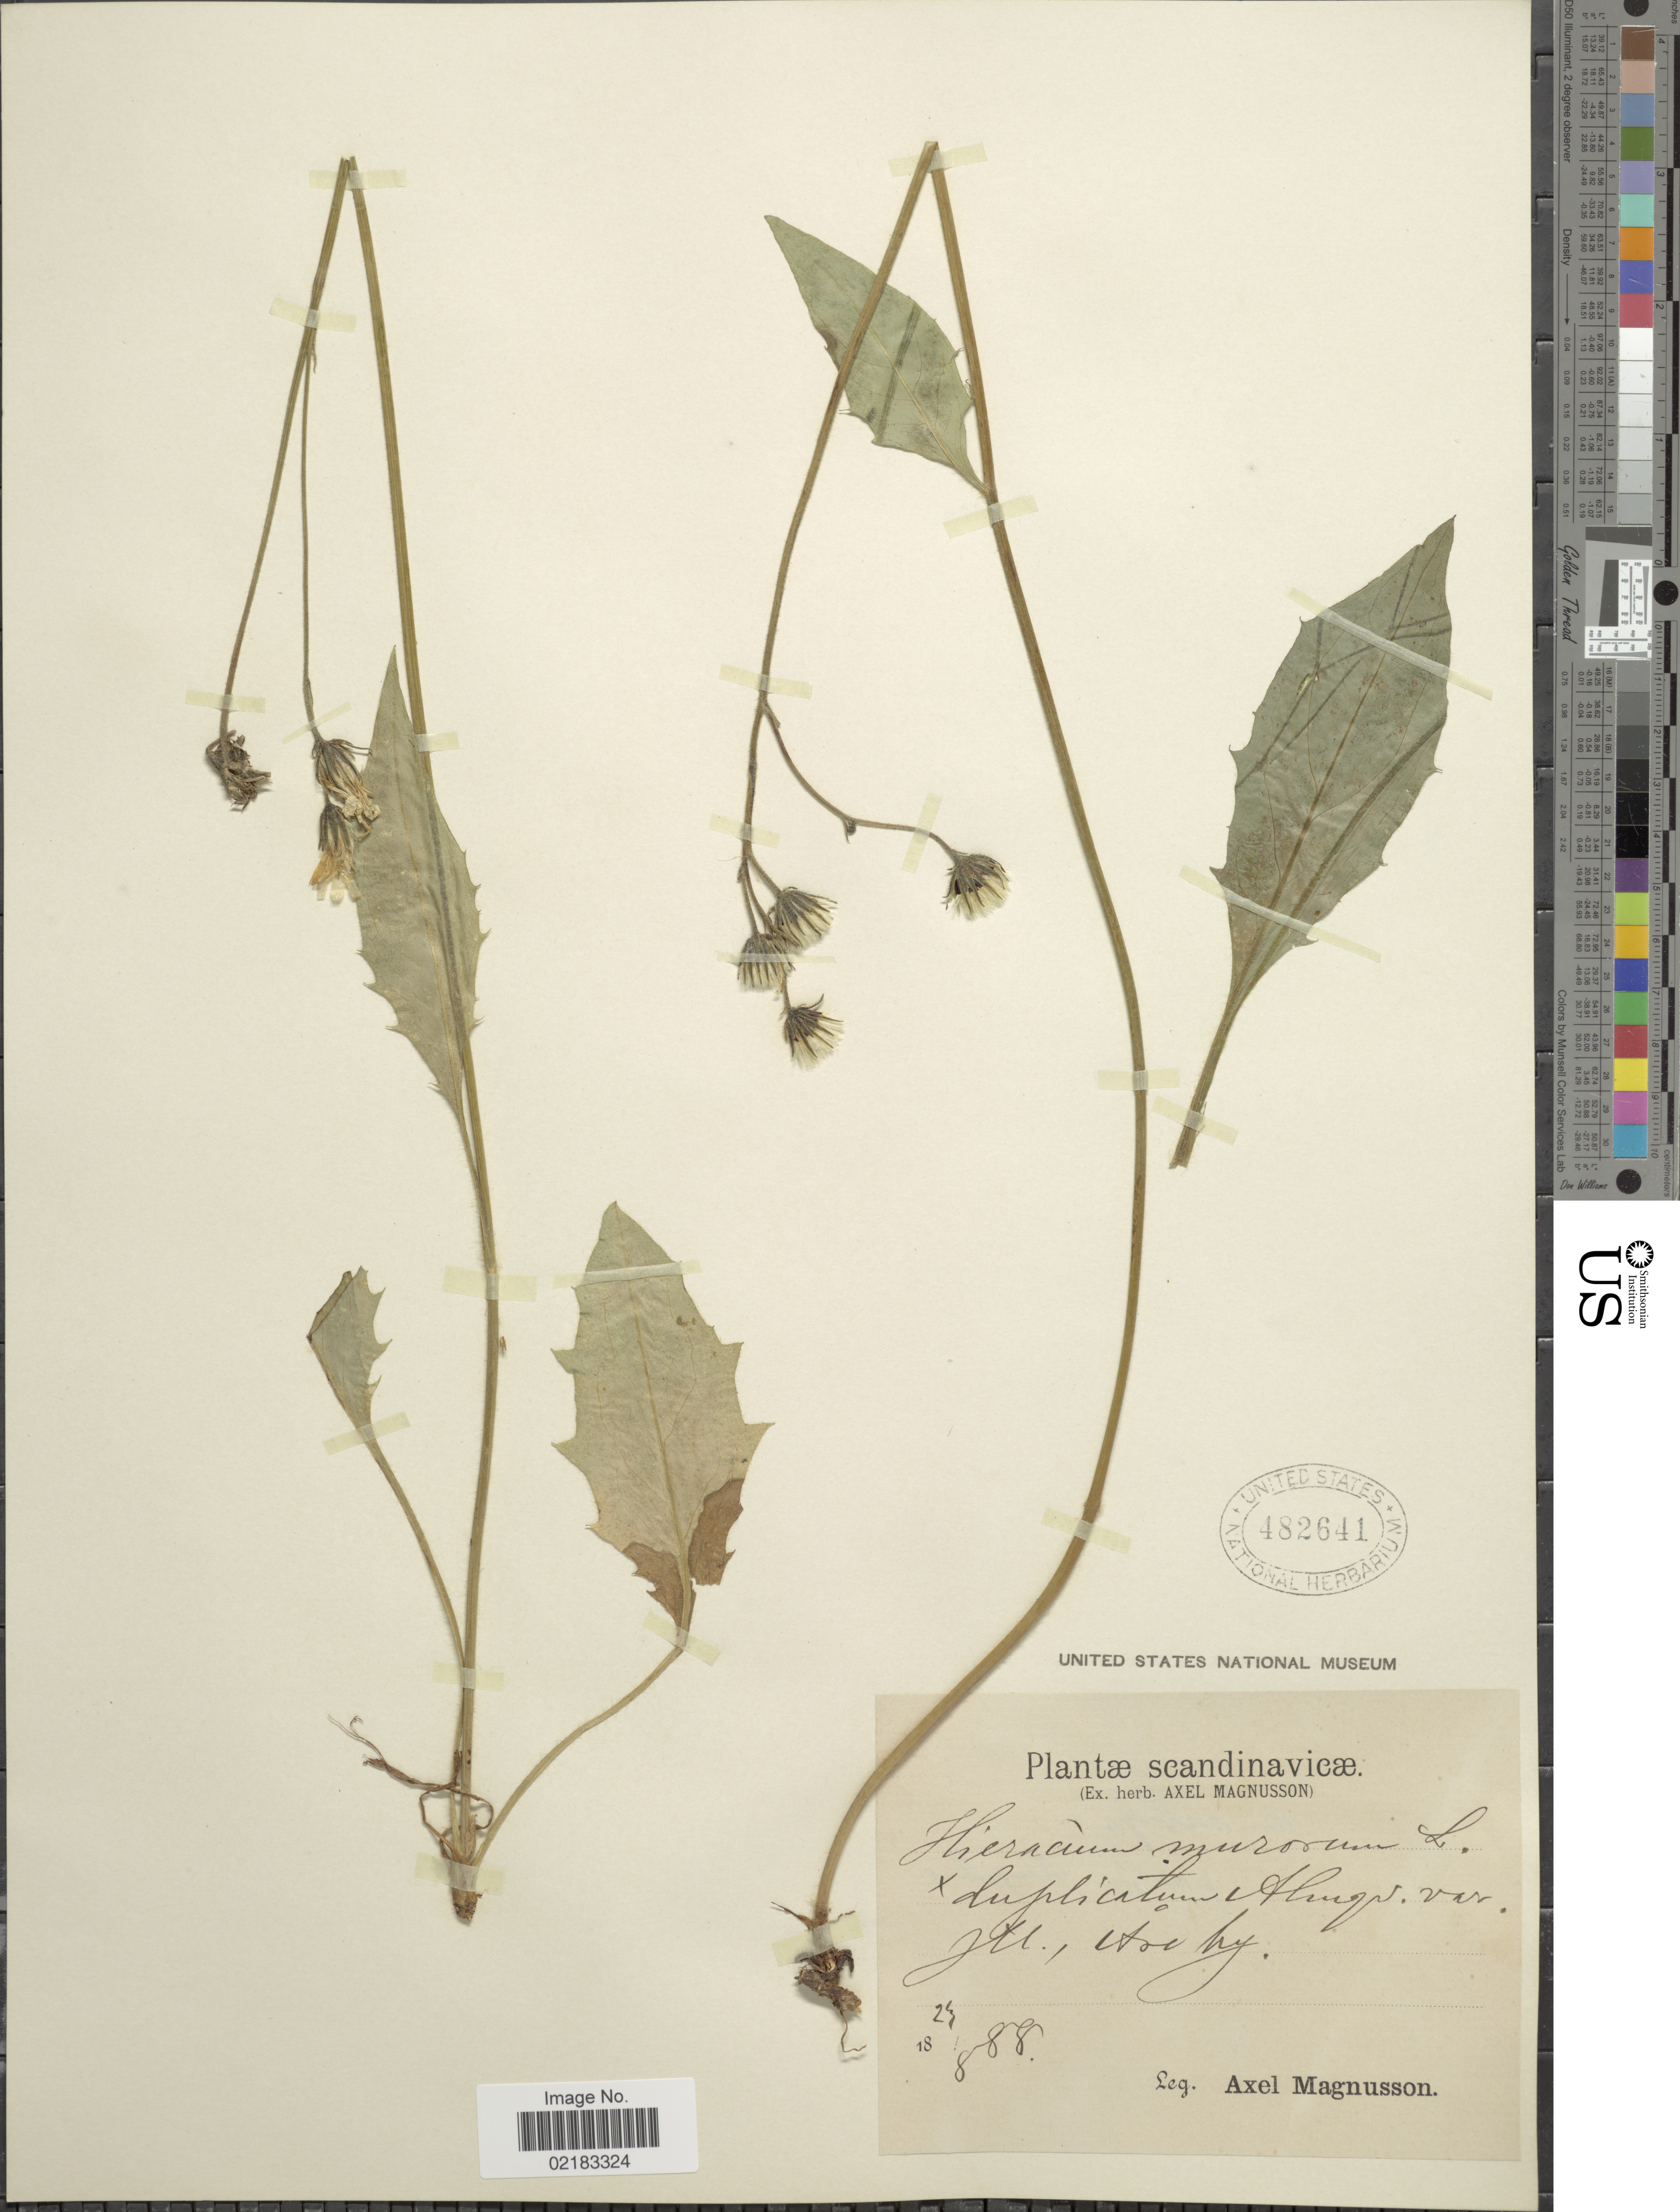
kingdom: Plantae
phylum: Tracheophyta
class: Magnoliopsida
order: Asterales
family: Asteraceae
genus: Hieracium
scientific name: Hieracium murorum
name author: L.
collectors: A. Magnusson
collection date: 1888-08-24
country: Sweden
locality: Scandinavicae. Jtl., Are by.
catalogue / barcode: US 482641